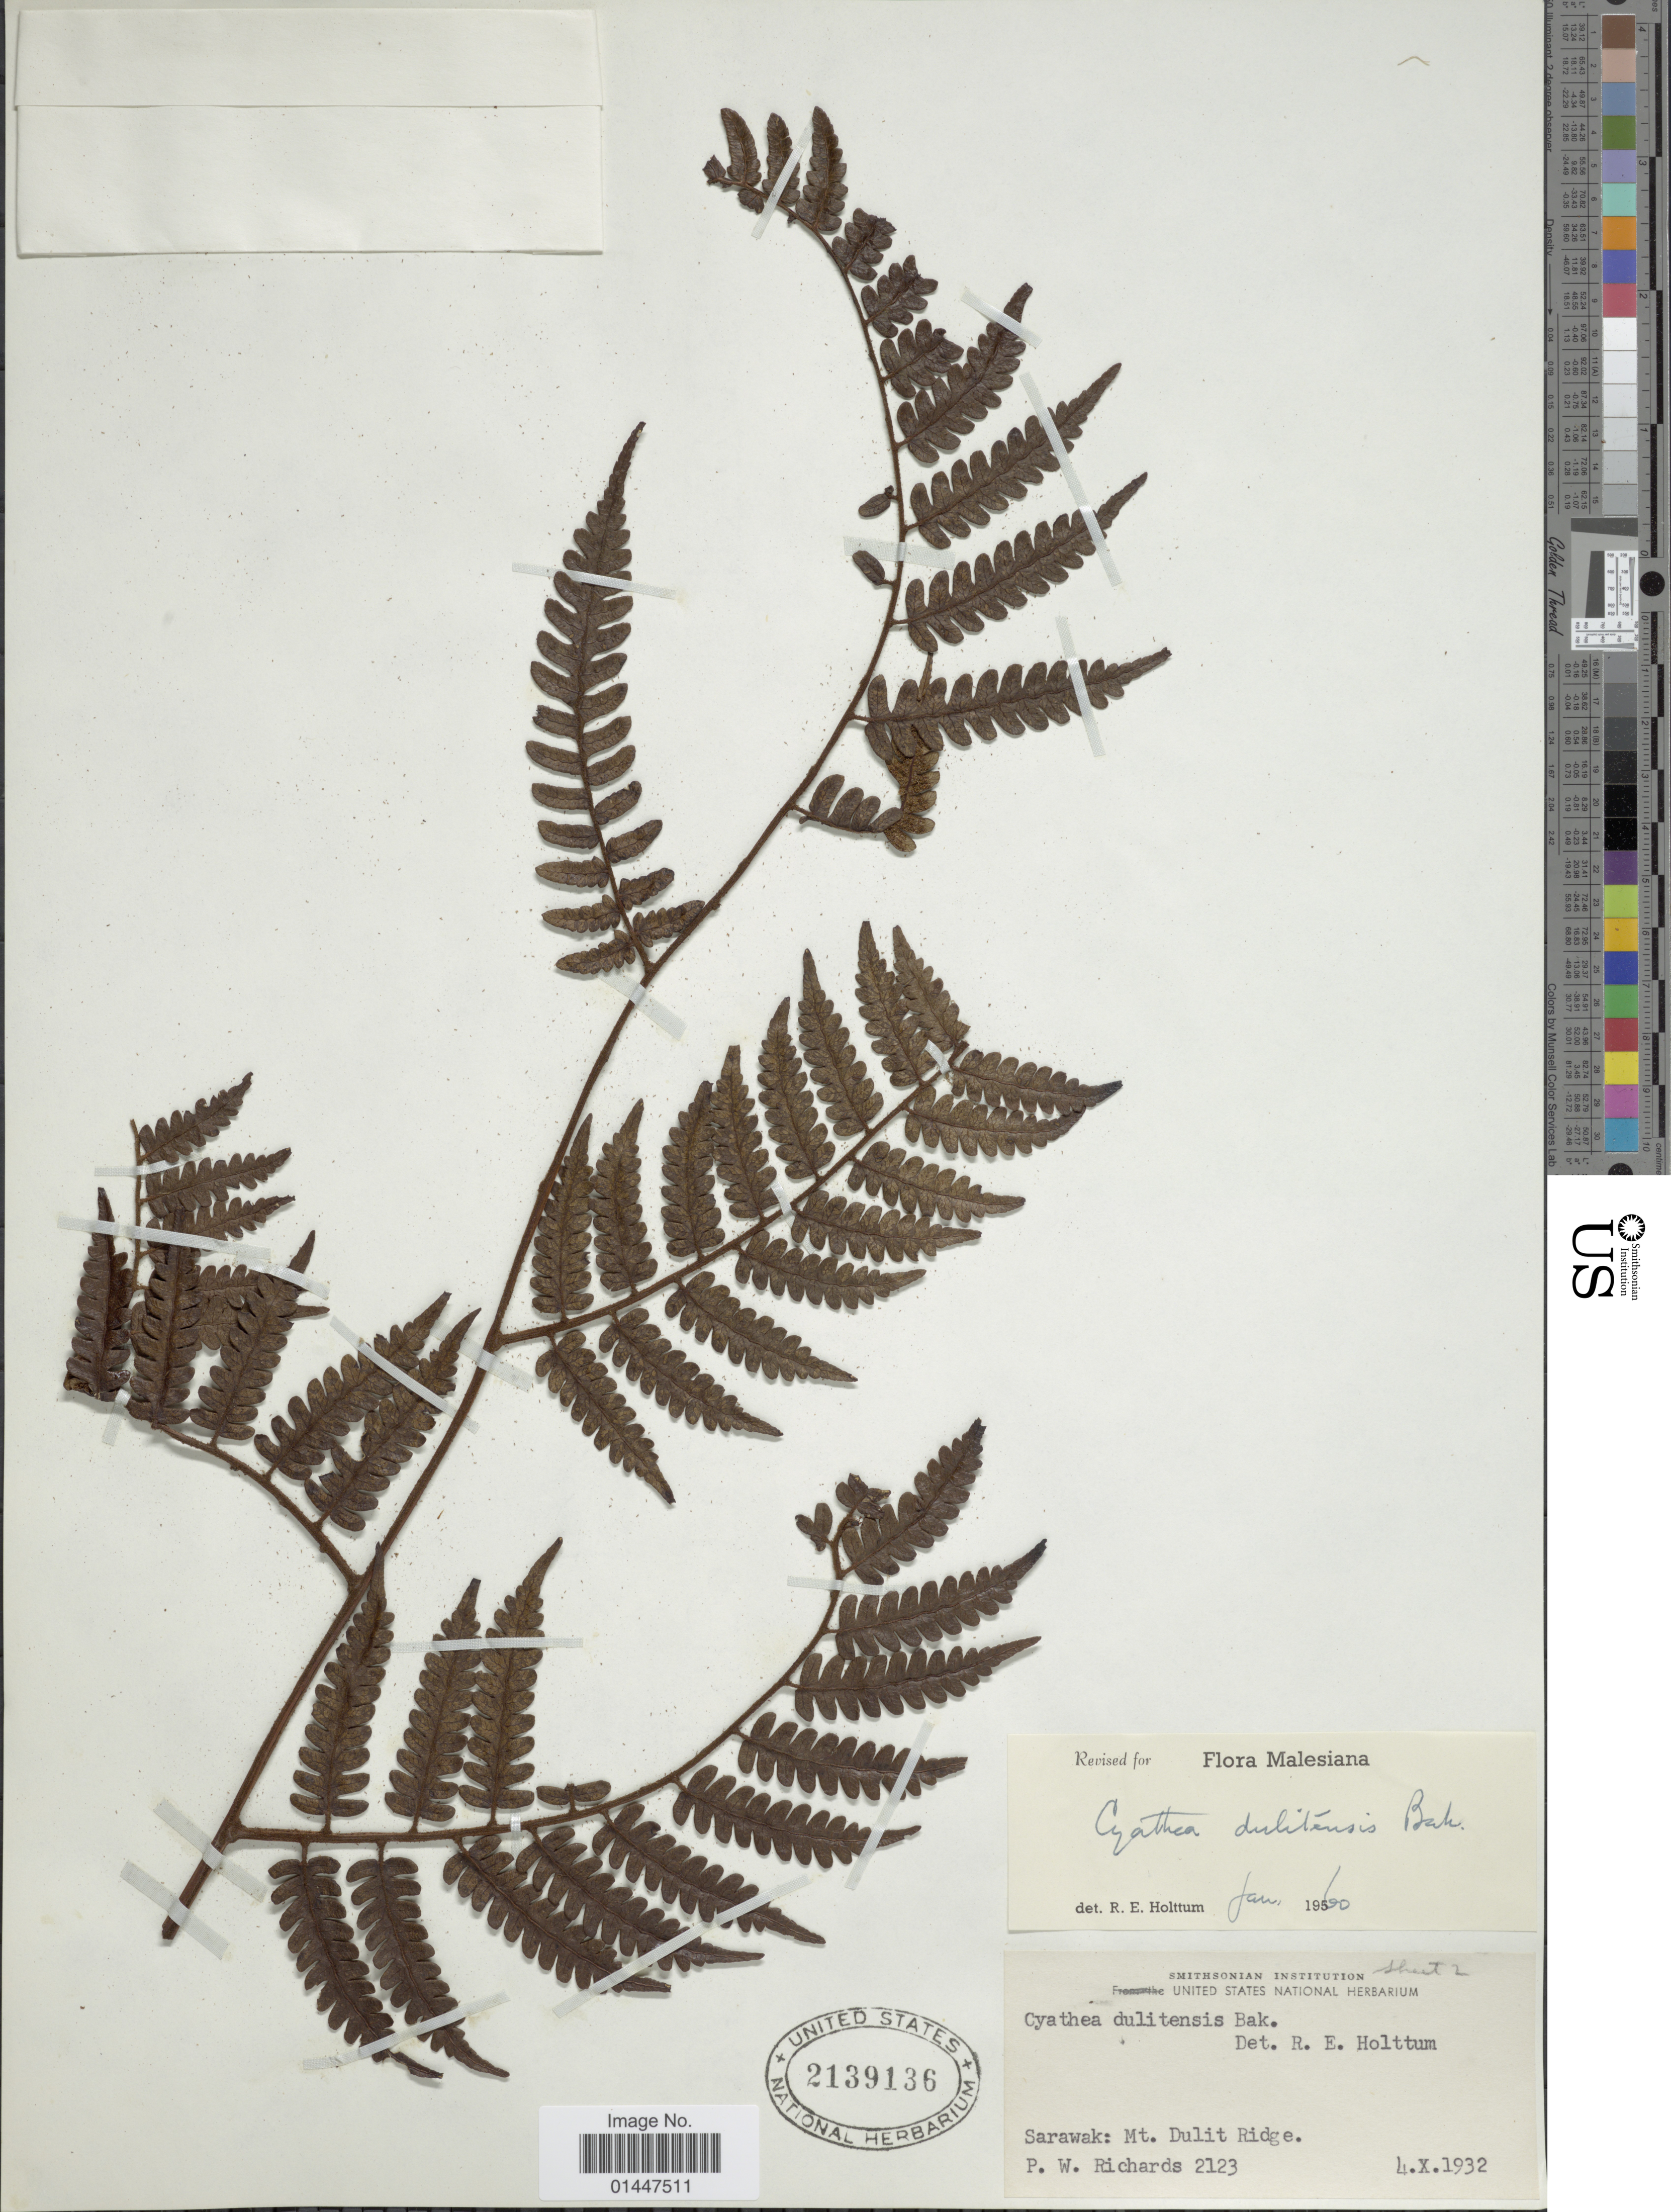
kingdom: Plantae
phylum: Tracheophyta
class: Polypodiopsida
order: Cyatheales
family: Cyatheaceae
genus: Sphaeropteris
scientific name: Sphaeropteris assimilis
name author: (Hook.) R.M. Tryon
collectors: P. Richards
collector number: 2123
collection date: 1932-10-04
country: Malaysia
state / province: Sarawak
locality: Malesiana. Mt. Dulit Ridge.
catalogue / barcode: US 2139136